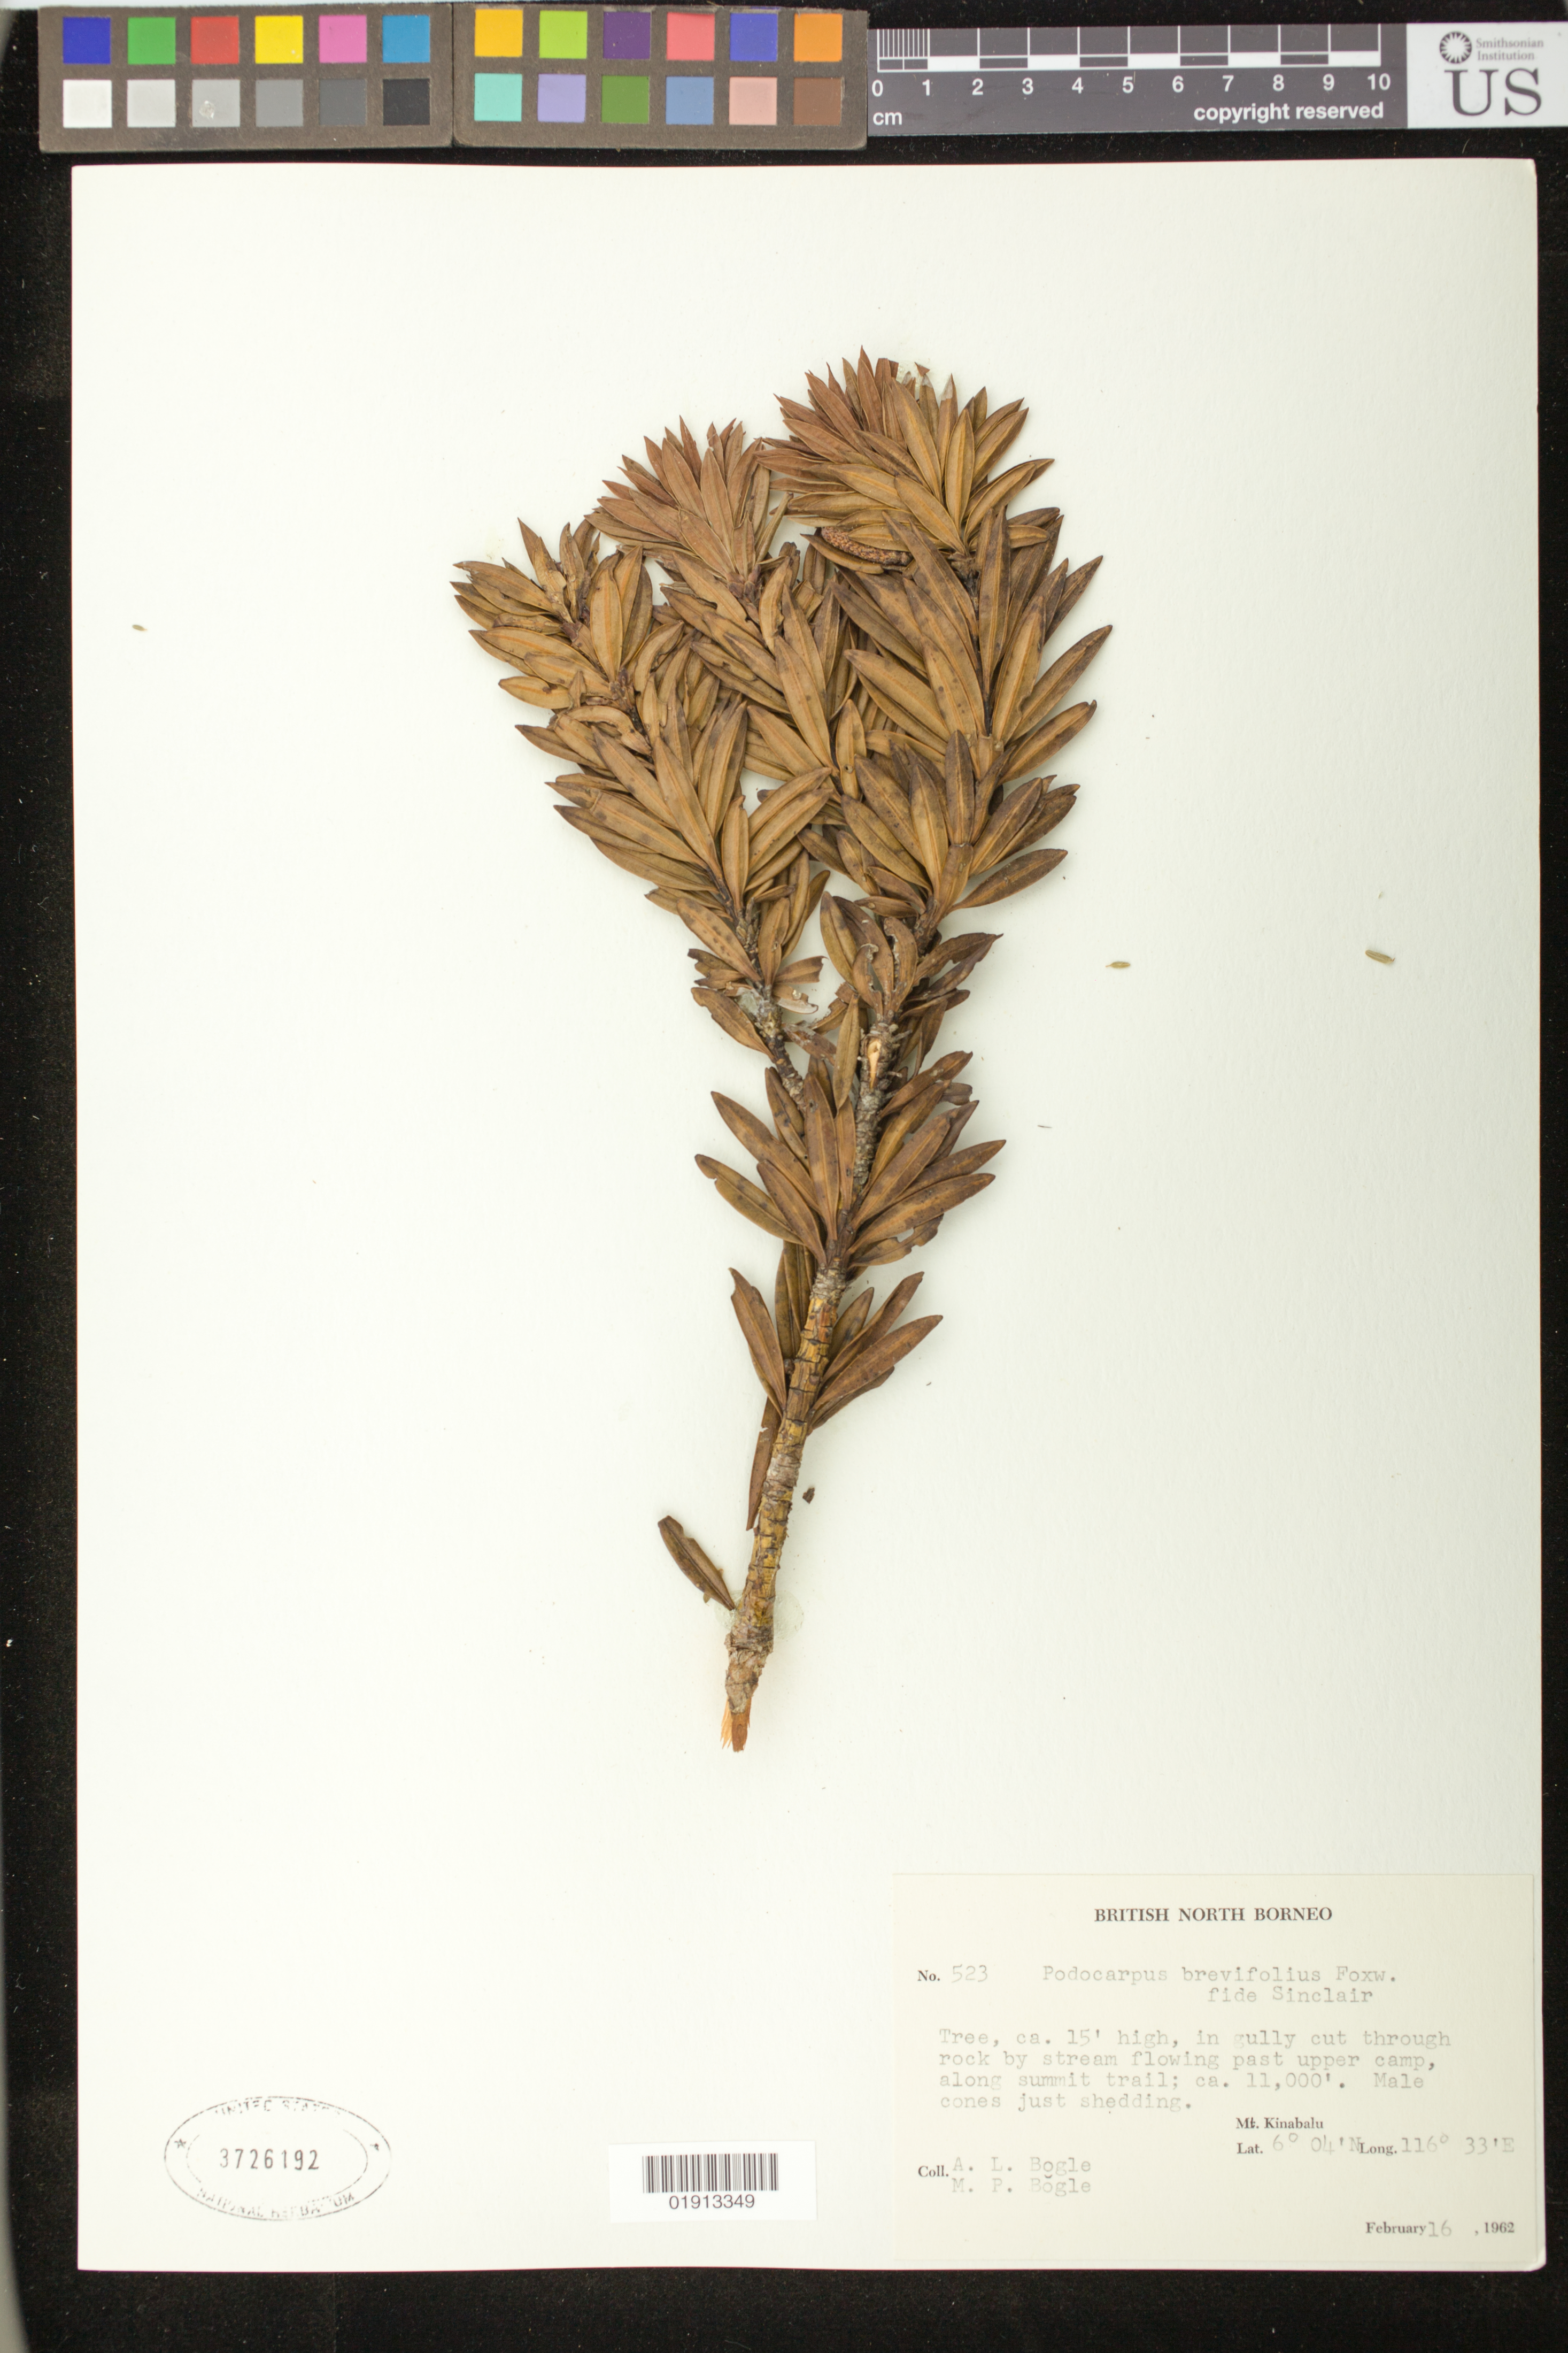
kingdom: Plantae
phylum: Tracheophyta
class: Pinopsida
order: Pinales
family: Podocarpaceae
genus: Podocarpus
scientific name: Podocarpus brevifolius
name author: (Stapf) Foxw.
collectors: Bogle, A.L. & M. Bogle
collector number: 523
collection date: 1962-02-16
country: Malaysia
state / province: Sabah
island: Borneo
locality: British North Borneo, Mt Kinabalu, in gully cut through rock by stream flowing past upper camp, along summit trail.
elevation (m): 3353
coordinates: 6 04 N, 116 33 E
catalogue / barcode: US 3726192